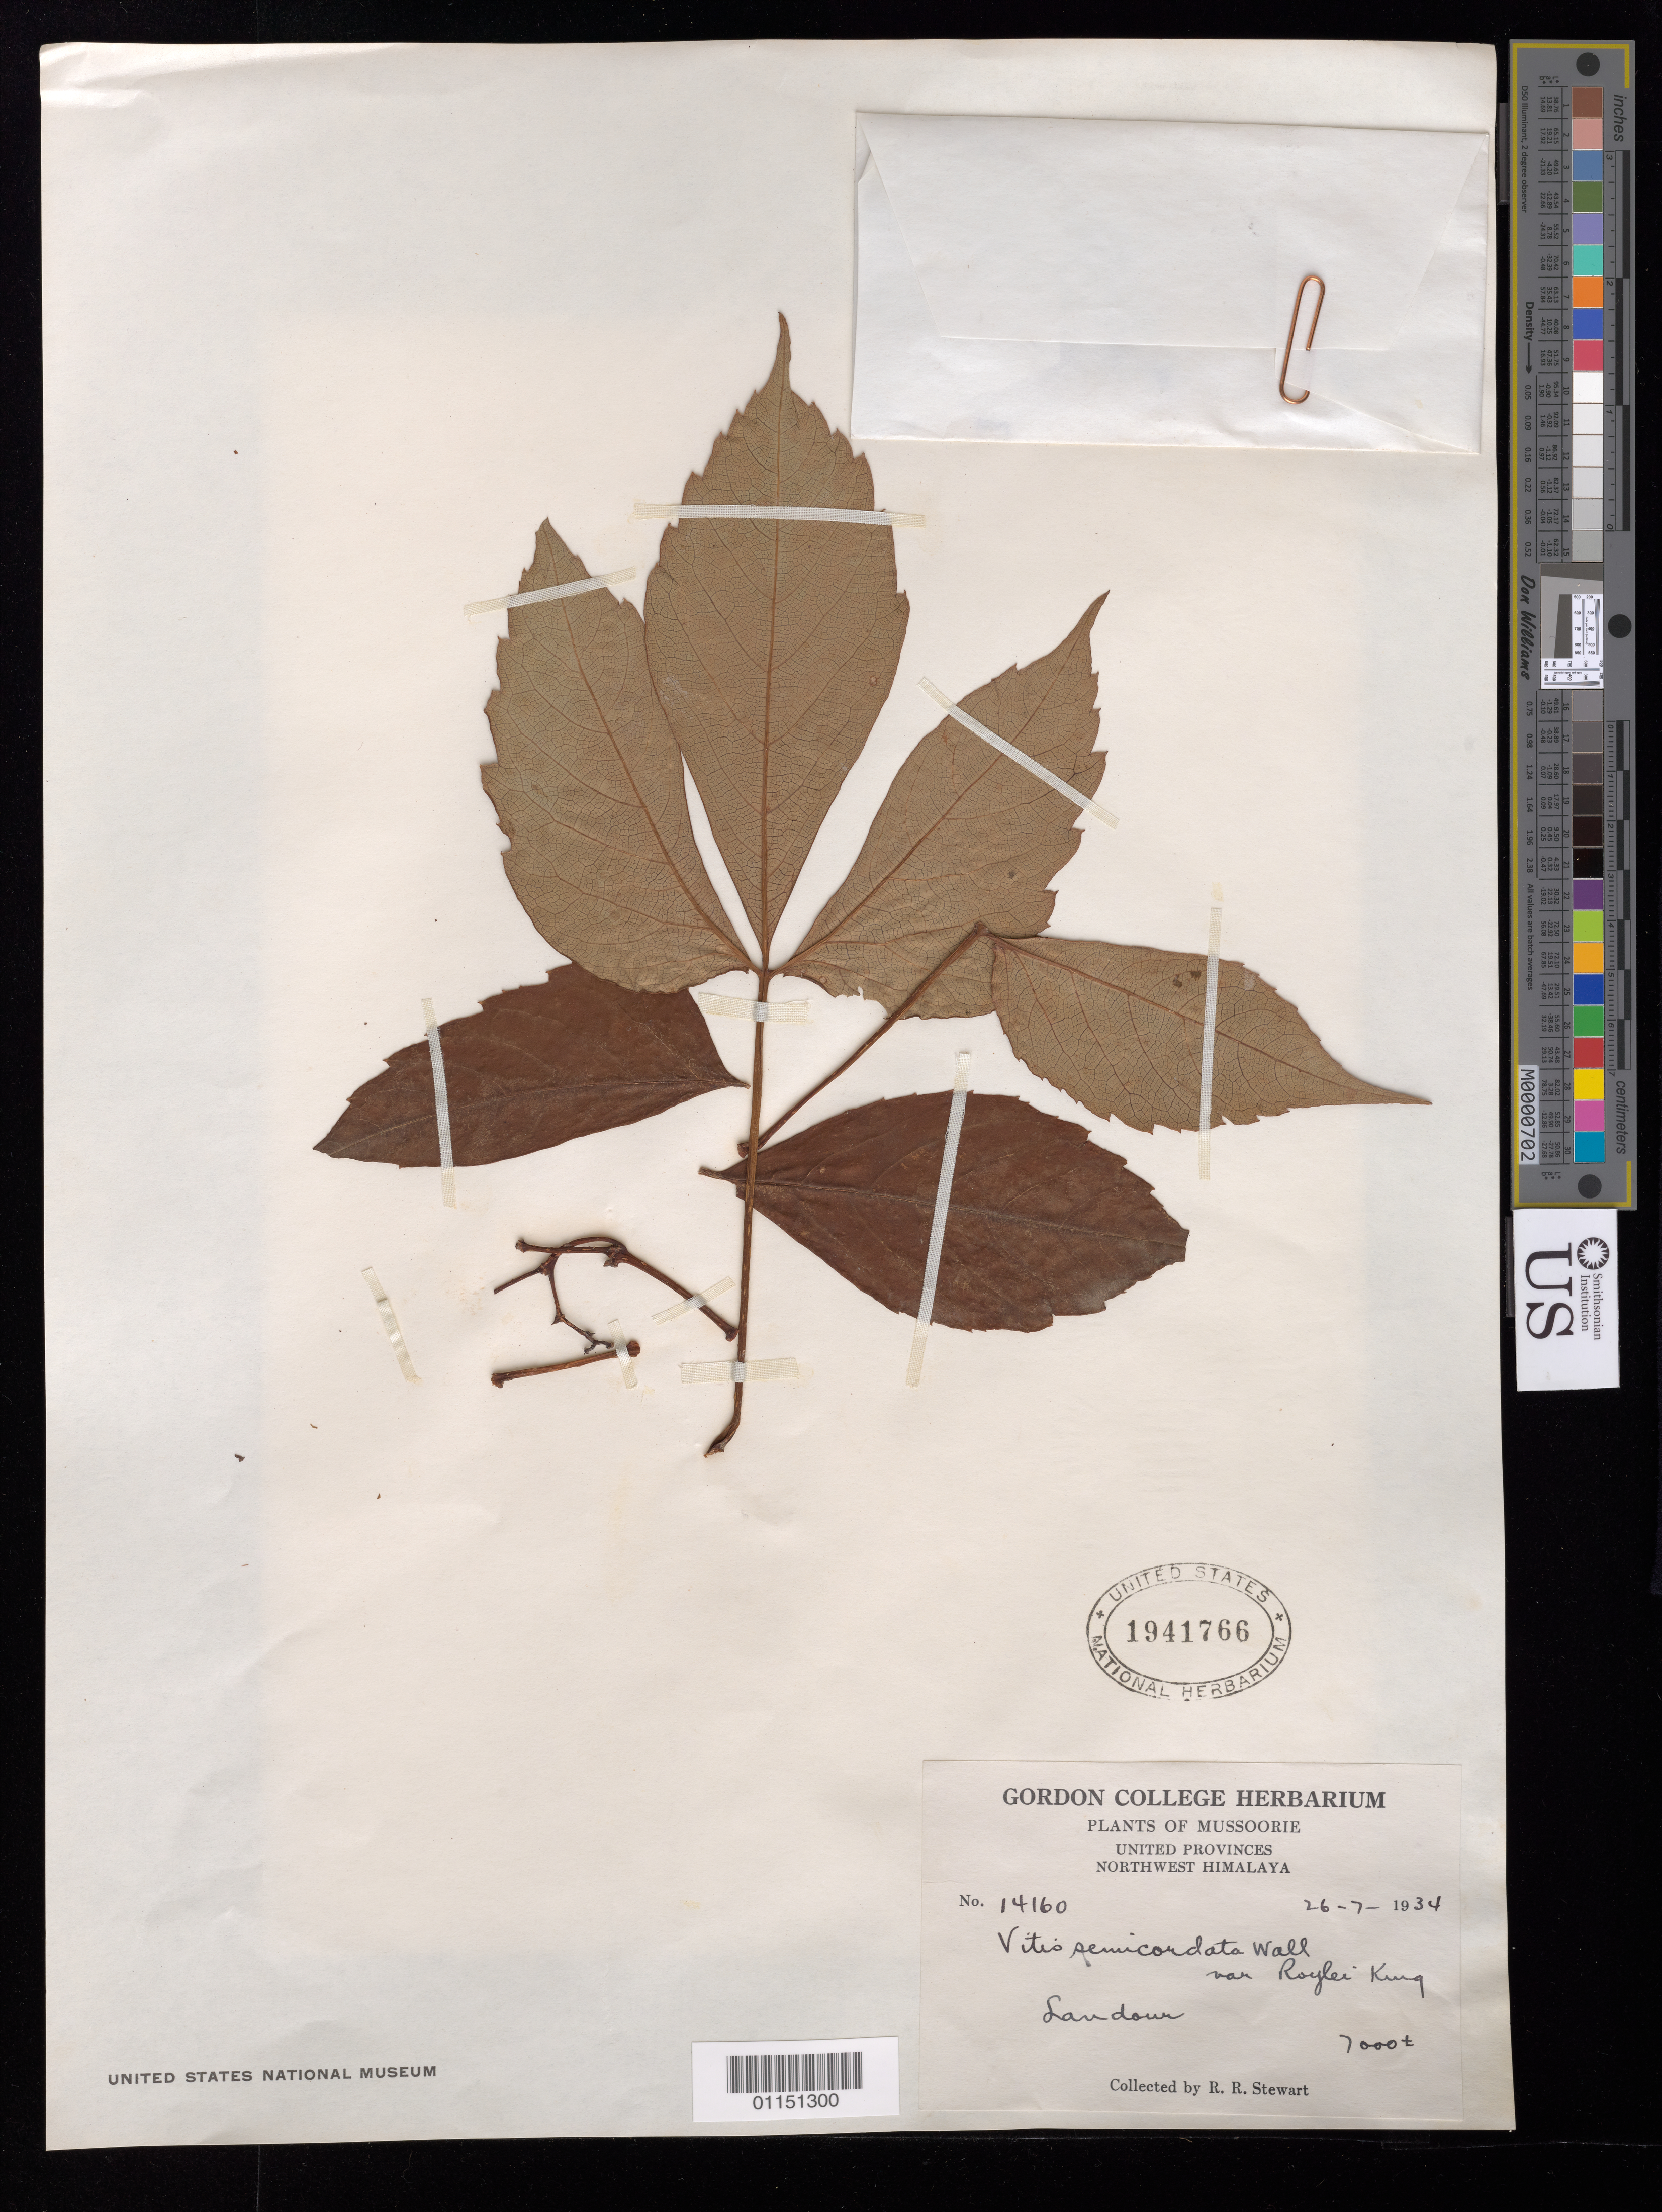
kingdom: Plantae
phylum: Tracheophyta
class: Magnoliopsida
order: Vitales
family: Vitaceae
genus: Vitis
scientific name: Vitis semicordata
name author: Wall.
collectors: R. R. Stewart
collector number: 14160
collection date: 1934-07-26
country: India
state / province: Uttarakhand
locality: Mussoorie. NW Himalaya.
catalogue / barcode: US 1941766